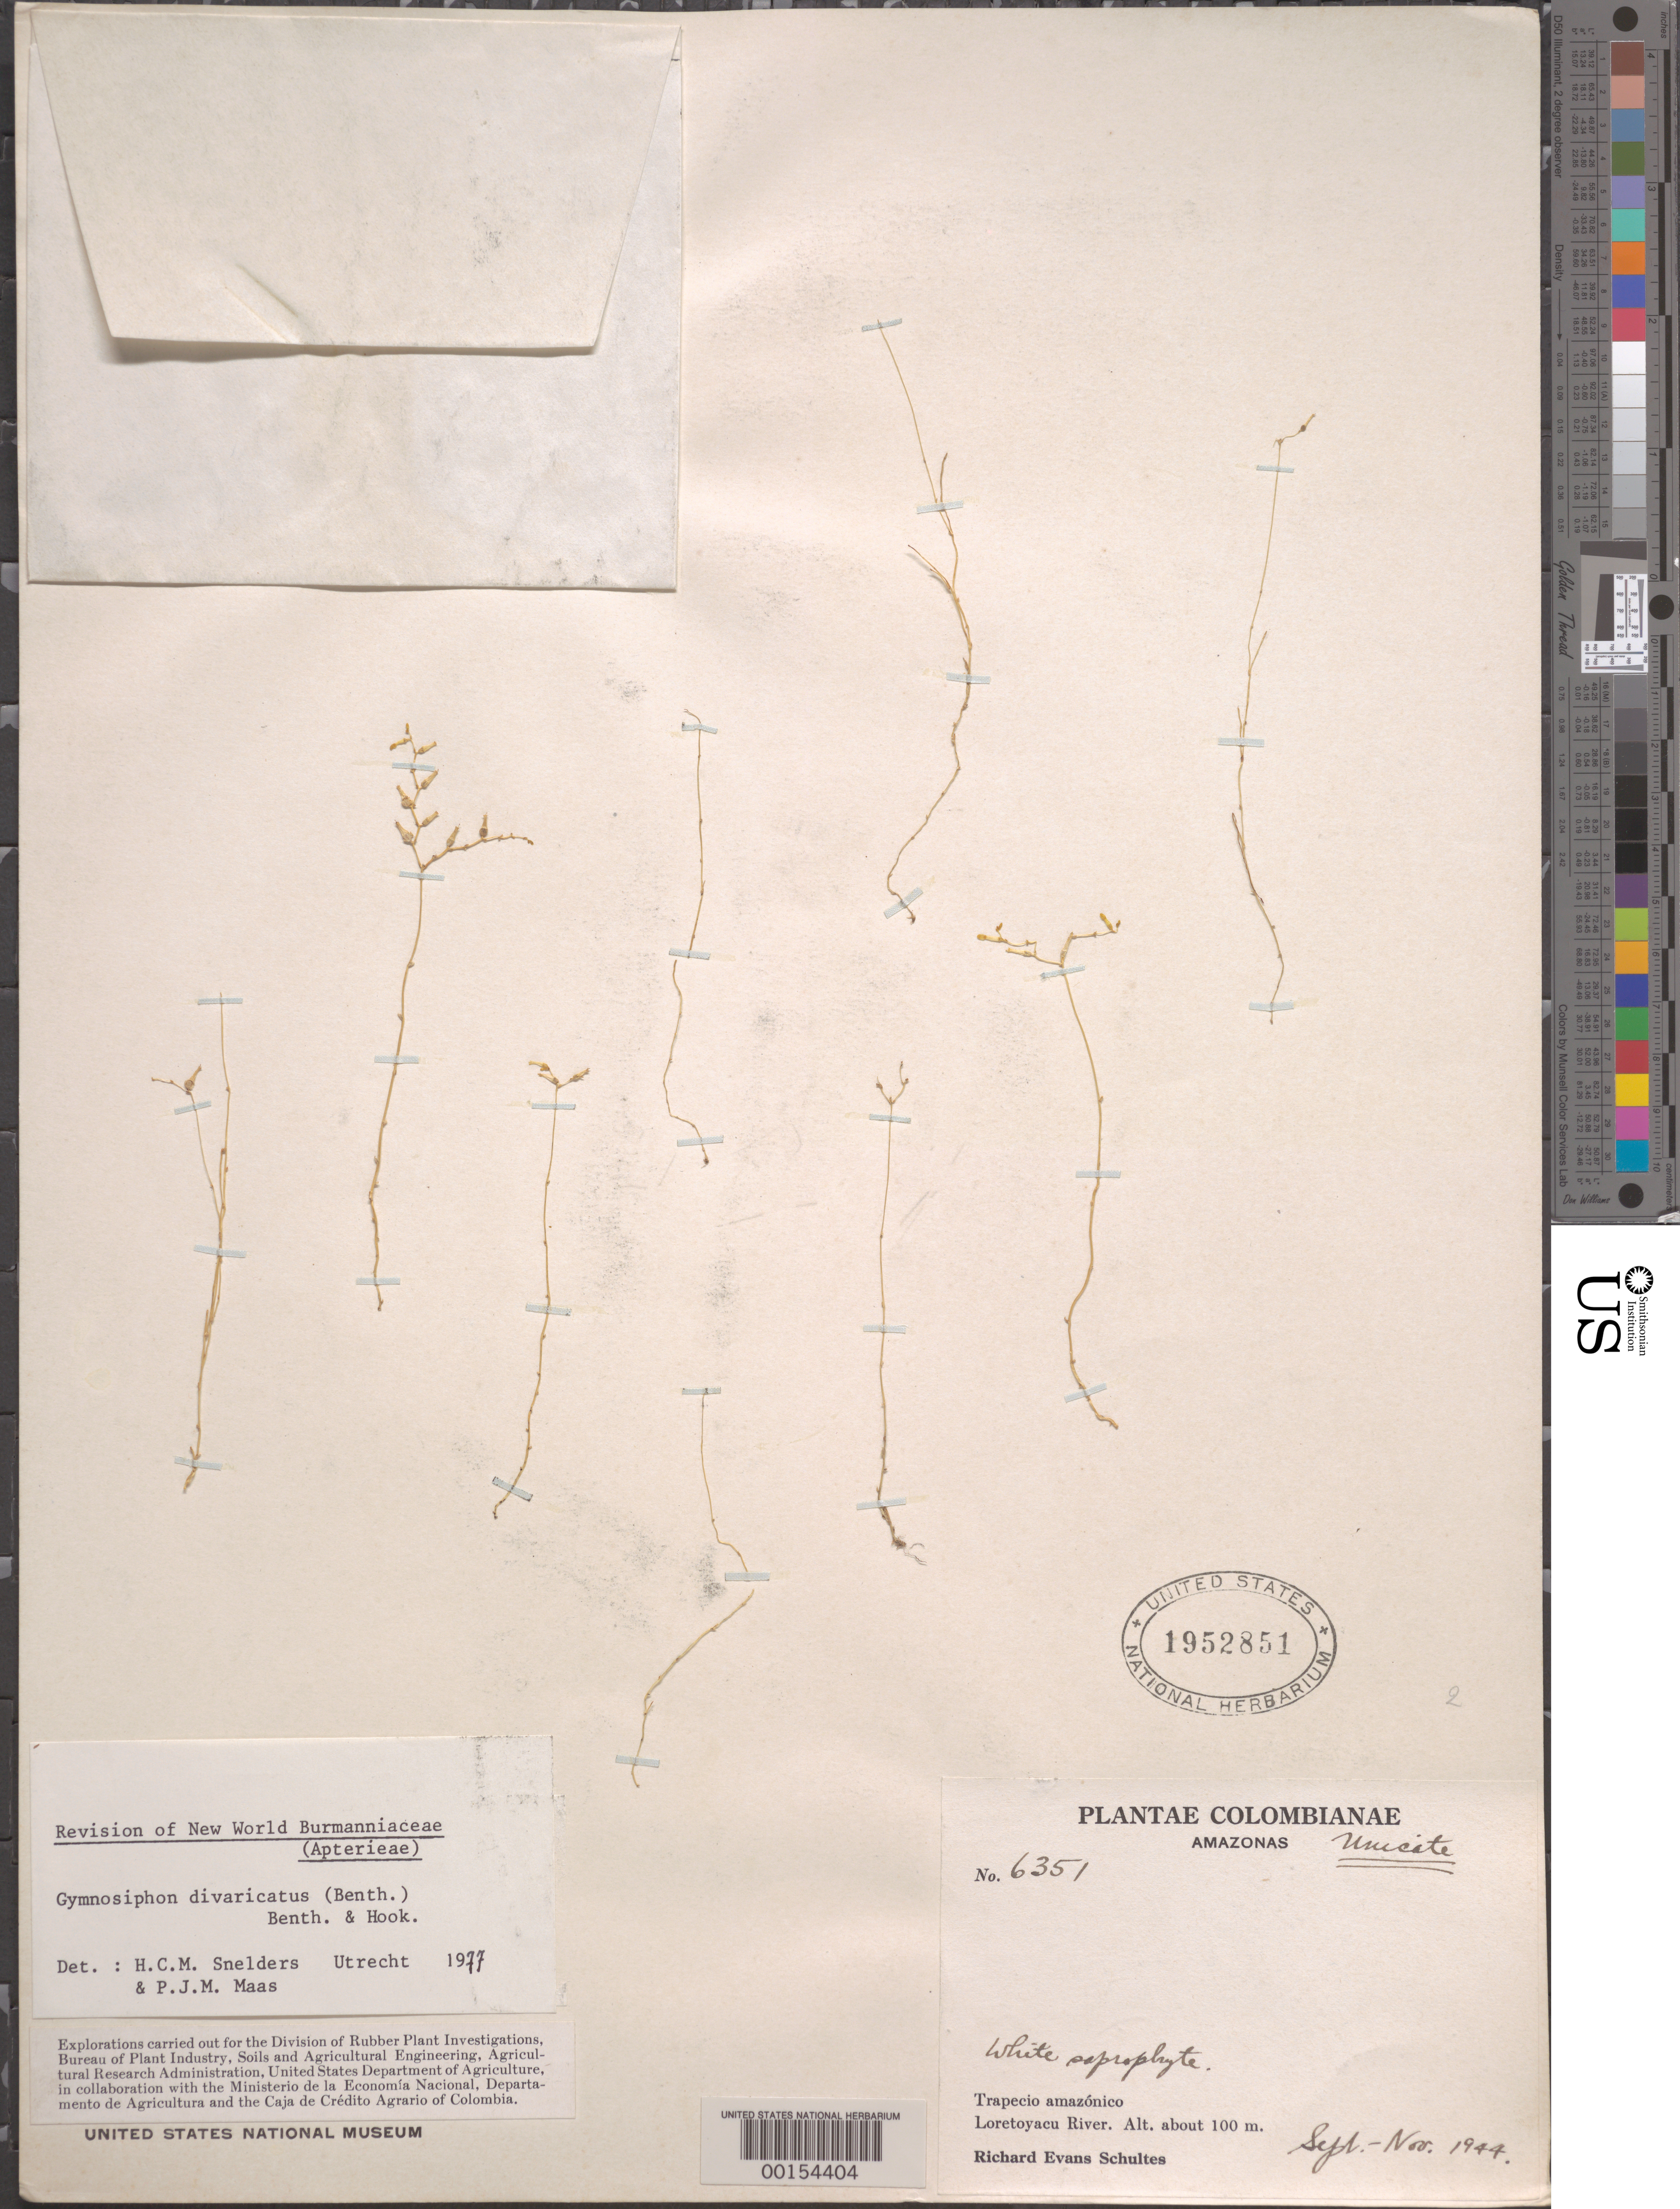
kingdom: Plantae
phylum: Tracheophyta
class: Liliopsida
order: Dioscoreales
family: Burmanniaceae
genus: Gymnosiphon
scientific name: Gymnosiphon divaricatus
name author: (Benth.) Benth. & Hook. f.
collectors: R. E. Schultes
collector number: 6351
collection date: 1944-09/1944-11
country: Colombia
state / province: Amazônas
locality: Trapecio amazónico. Loretoyacu River.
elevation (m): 100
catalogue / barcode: US 1952851